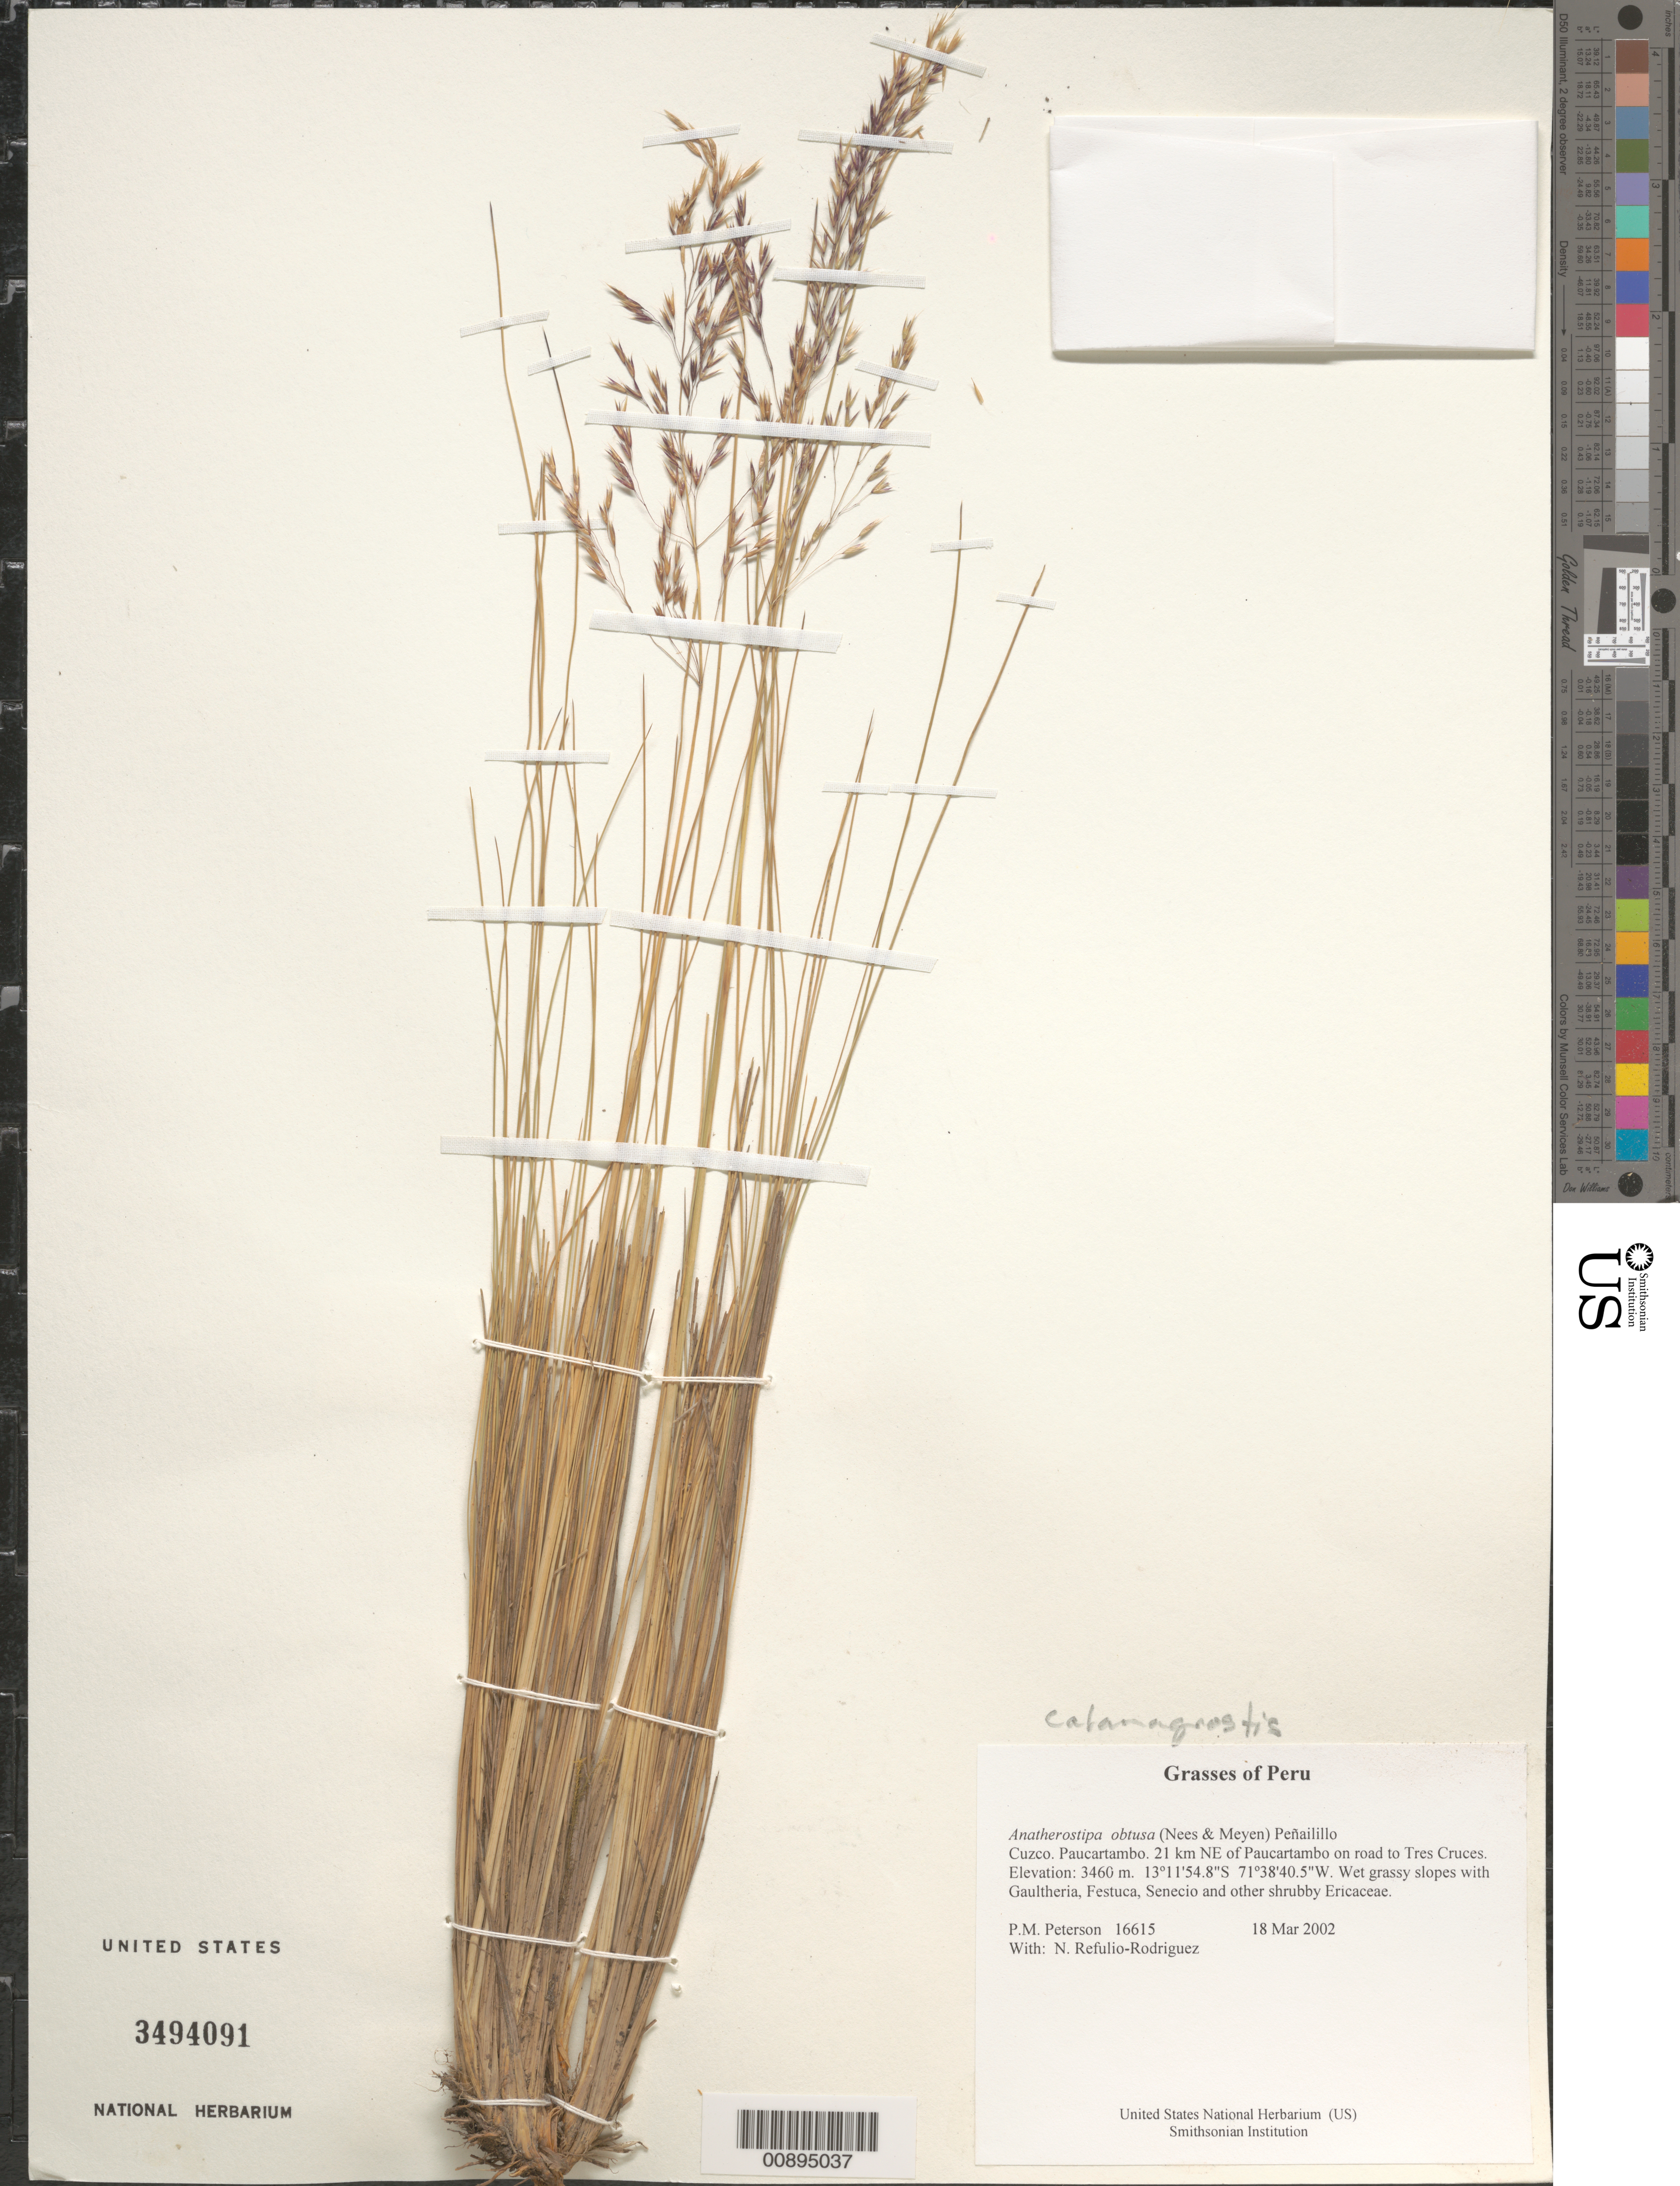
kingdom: Plantae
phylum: Tracheophyta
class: Liliopsida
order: Poales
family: Poaceae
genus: Calamagrostis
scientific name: Calamagrostis sp.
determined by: Peterson, Paul M.; Soreng, Robert J.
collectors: P. M. Peterson & N. Refulio-Rodríguez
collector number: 16615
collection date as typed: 18 Mar 2002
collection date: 2002-03-18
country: Peru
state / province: Cusco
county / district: Paucartambo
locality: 21 km NE of Paucartambo on road to Tres Cruces.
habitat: Wet grassy slopes with ~Gaultheria, Festuca, Senecio~ and other shruby ~Ericaceae~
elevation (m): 3460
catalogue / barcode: US 3494091